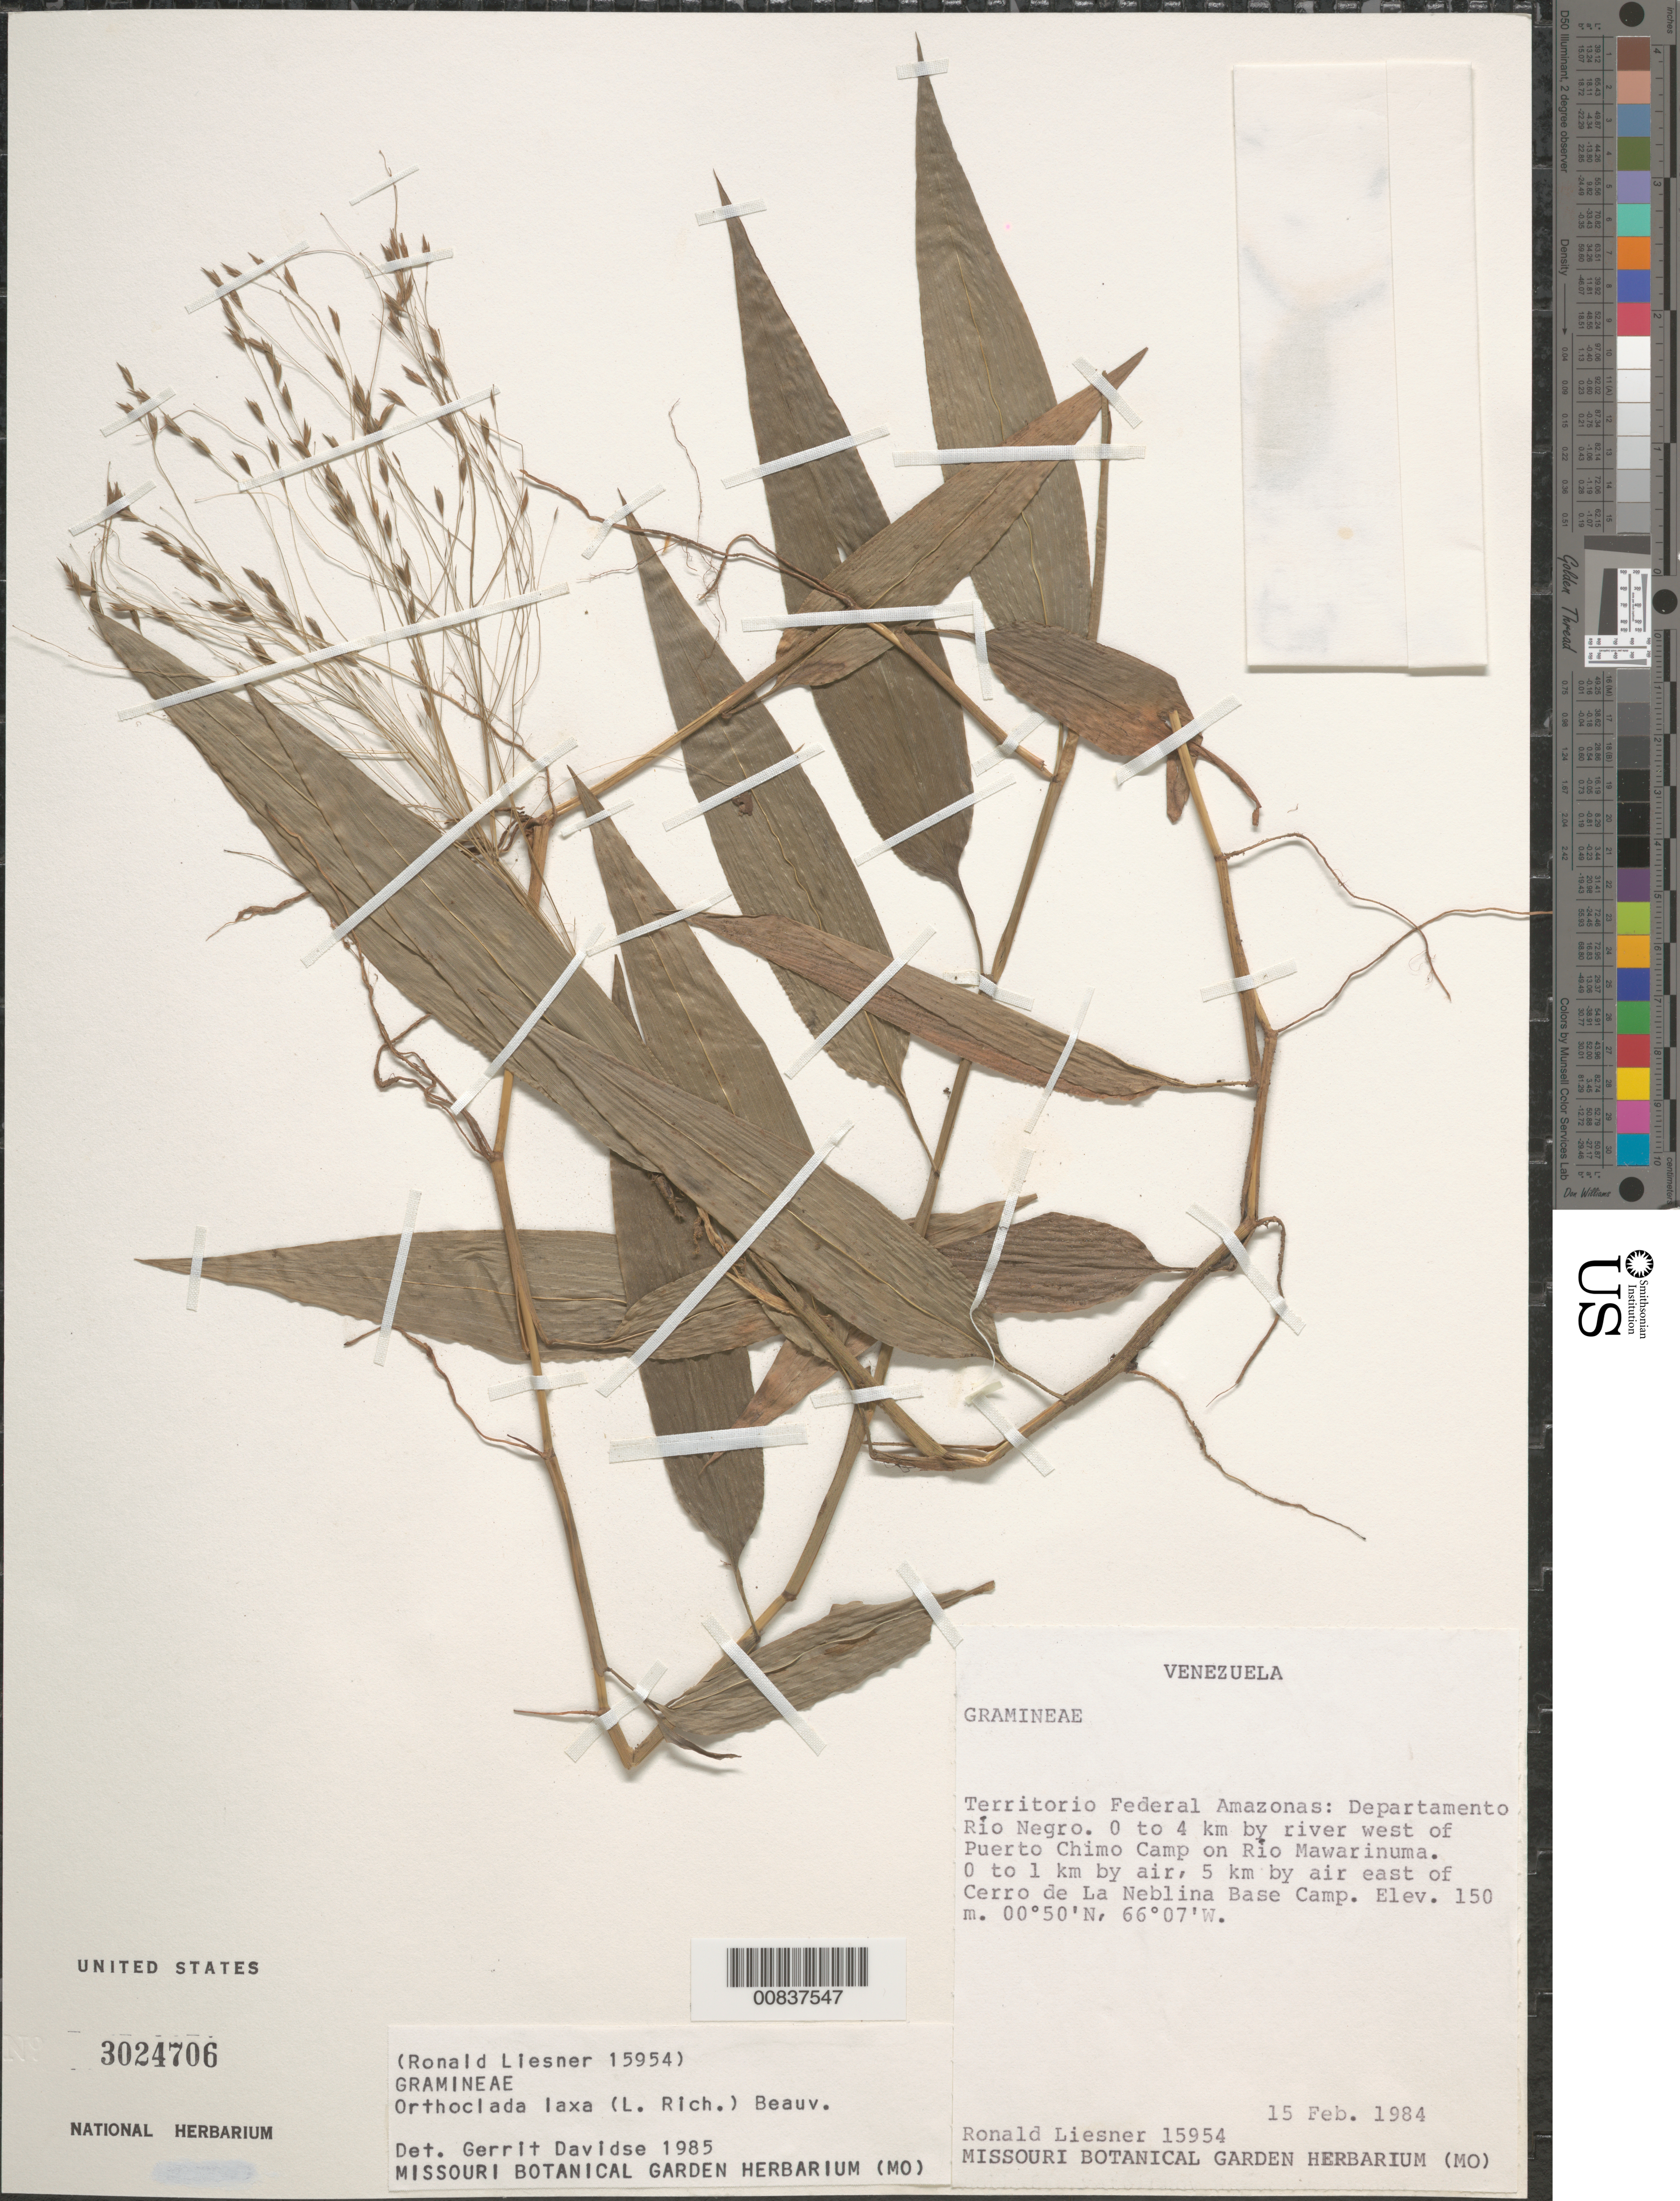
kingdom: Plantae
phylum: Tracheophyta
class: Liliopsida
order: Poales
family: Poaceae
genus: Orthoclada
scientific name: Orthoclada laxa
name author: P. Beauv.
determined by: Davidse, Gerrit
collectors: R. L. Liesner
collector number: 15954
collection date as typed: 15-Feb-84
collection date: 1984-02-15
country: Venezuela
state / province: Amazonas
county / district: Río Negro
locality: Río Mararinuma, 0-4 km by river W of Puerto Chimo Camp, 0-5 km by air east of Cerro de la Neblina base camp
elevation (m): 150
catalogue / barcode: US 3024706